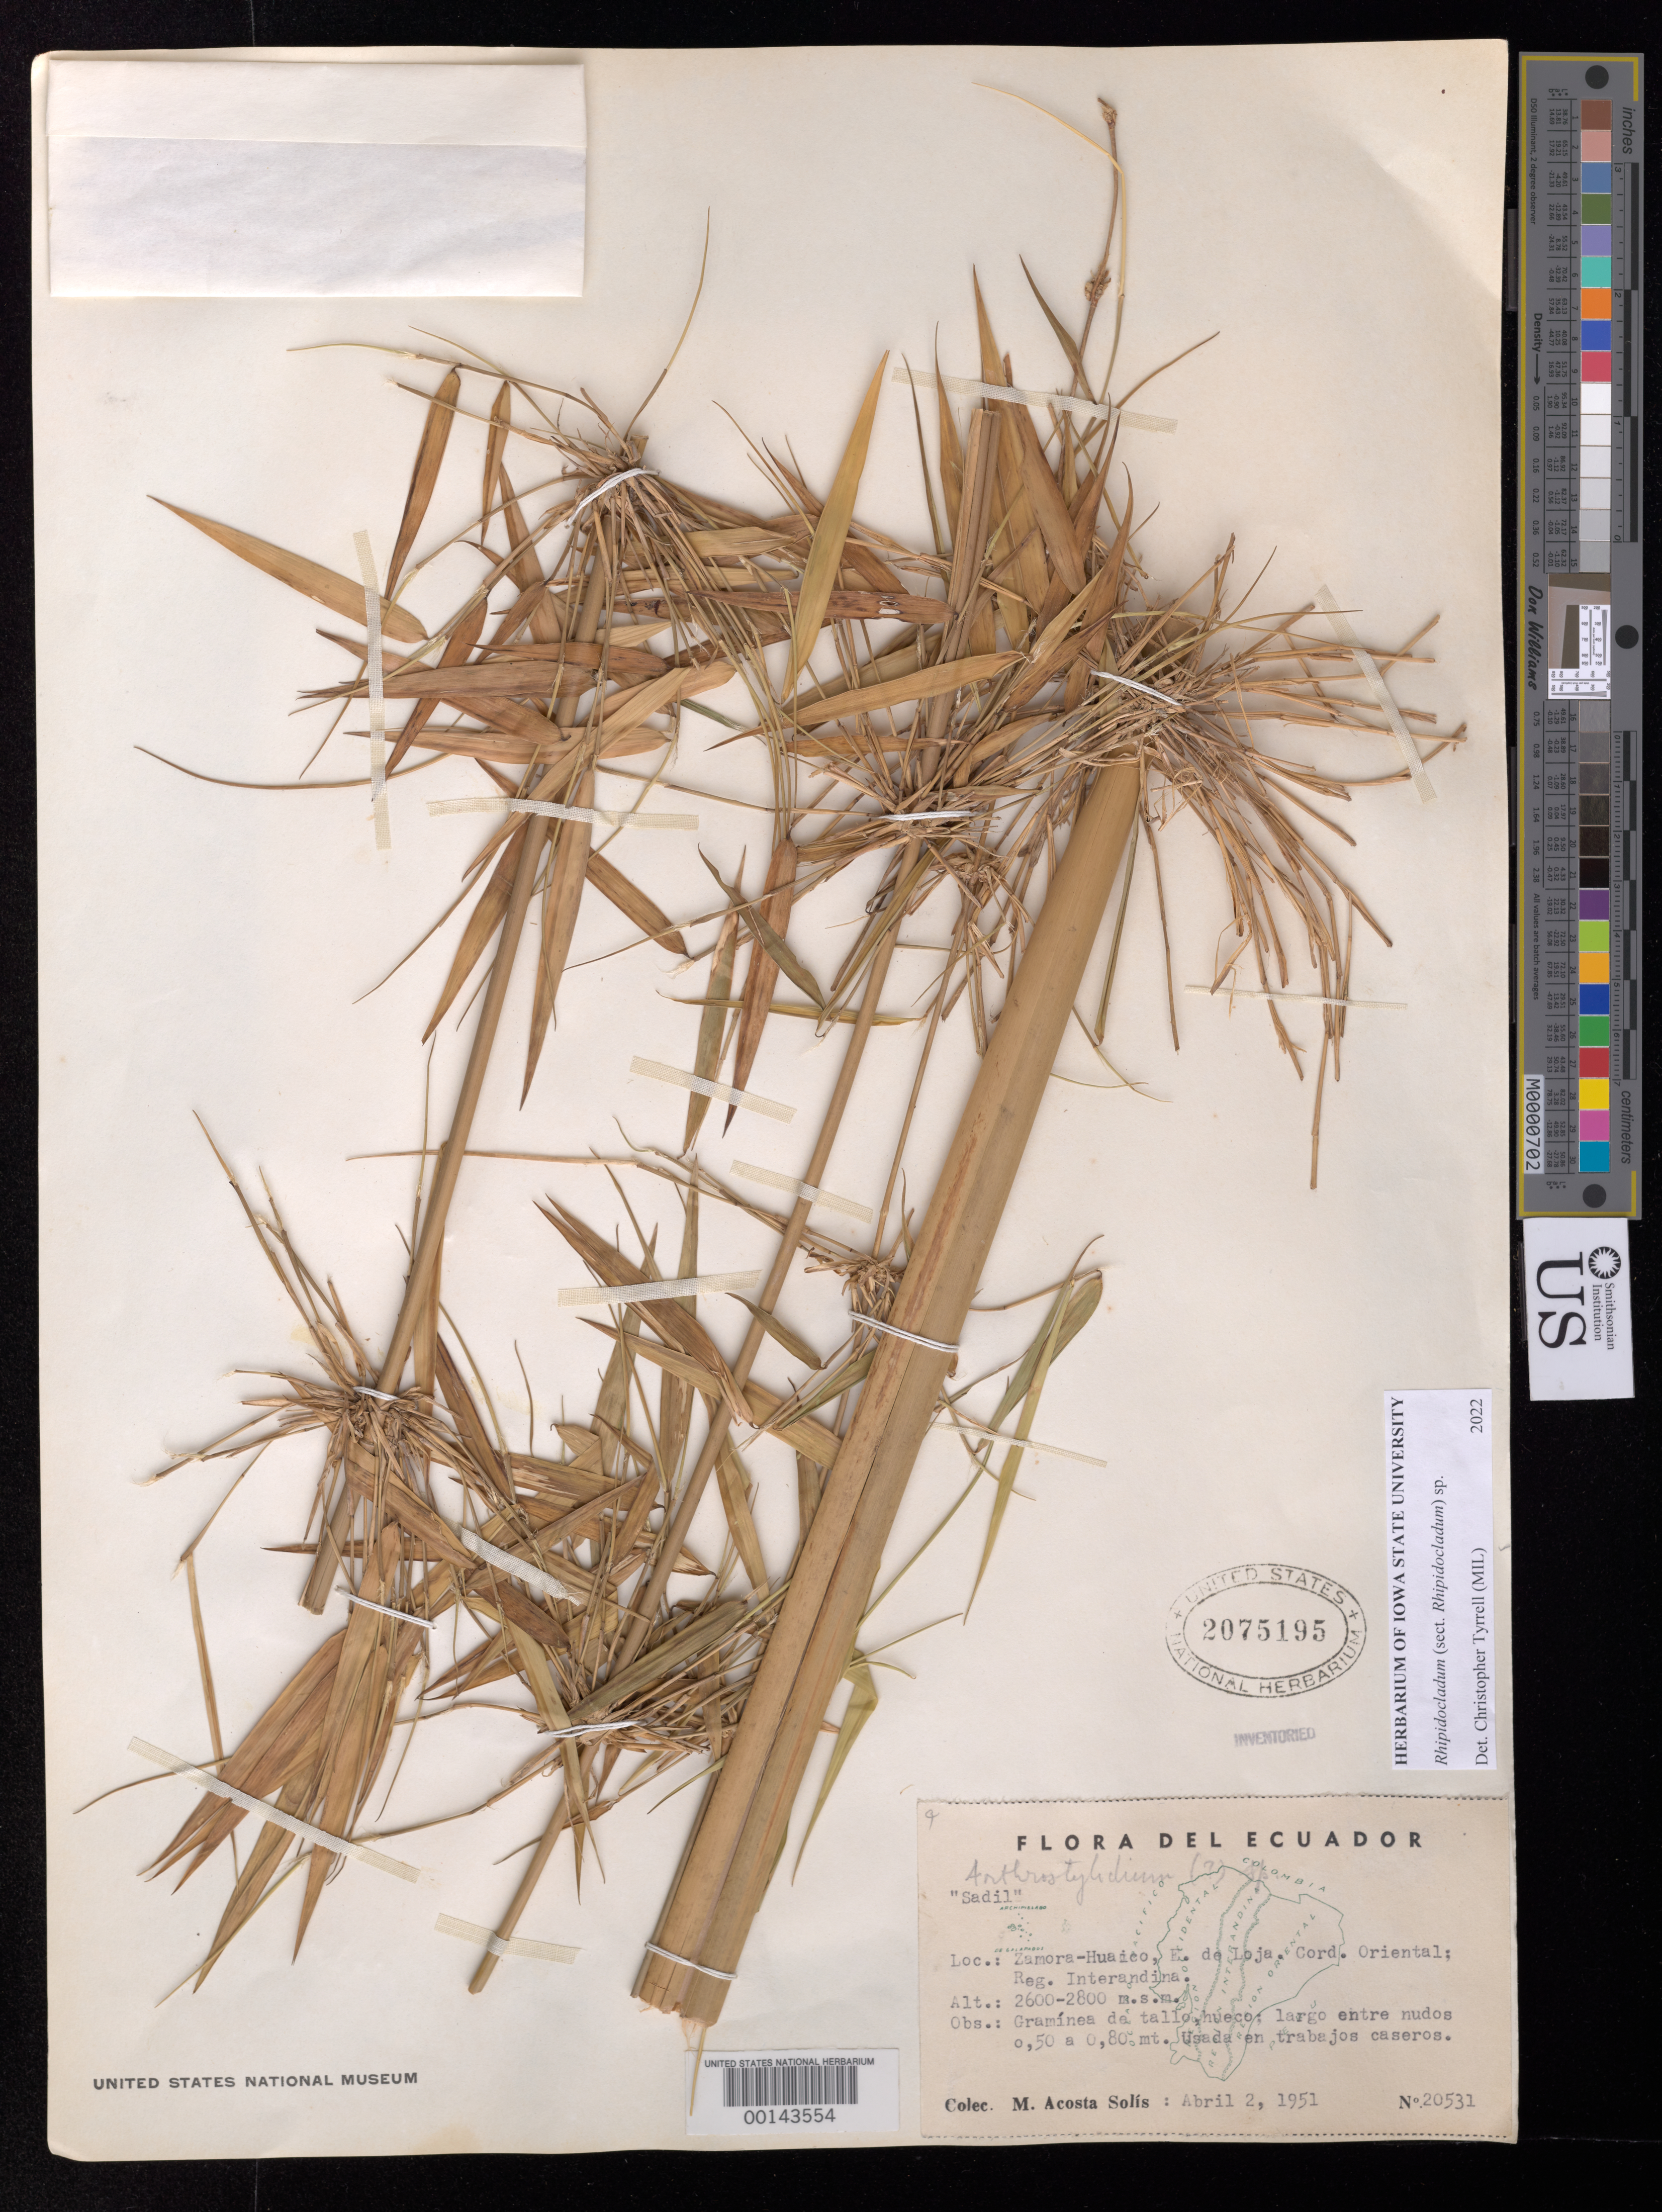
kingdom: Plantae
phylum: Tracheophyta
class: Liliopsida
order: Poales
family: Poaceae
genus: Rhipidocladum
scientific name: Rhipidocladum sp.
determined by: Tyrrell, Christopher D., (MIL), Milwaukee Public Museum (UNITED STATES)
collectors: M. Acosta Solis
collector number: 20531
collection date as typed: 02 Apr 1951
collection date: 1951-04-02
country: Ecuador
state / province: Loja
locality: Oriental, interandina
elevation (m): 2600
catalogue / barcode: US 2075195